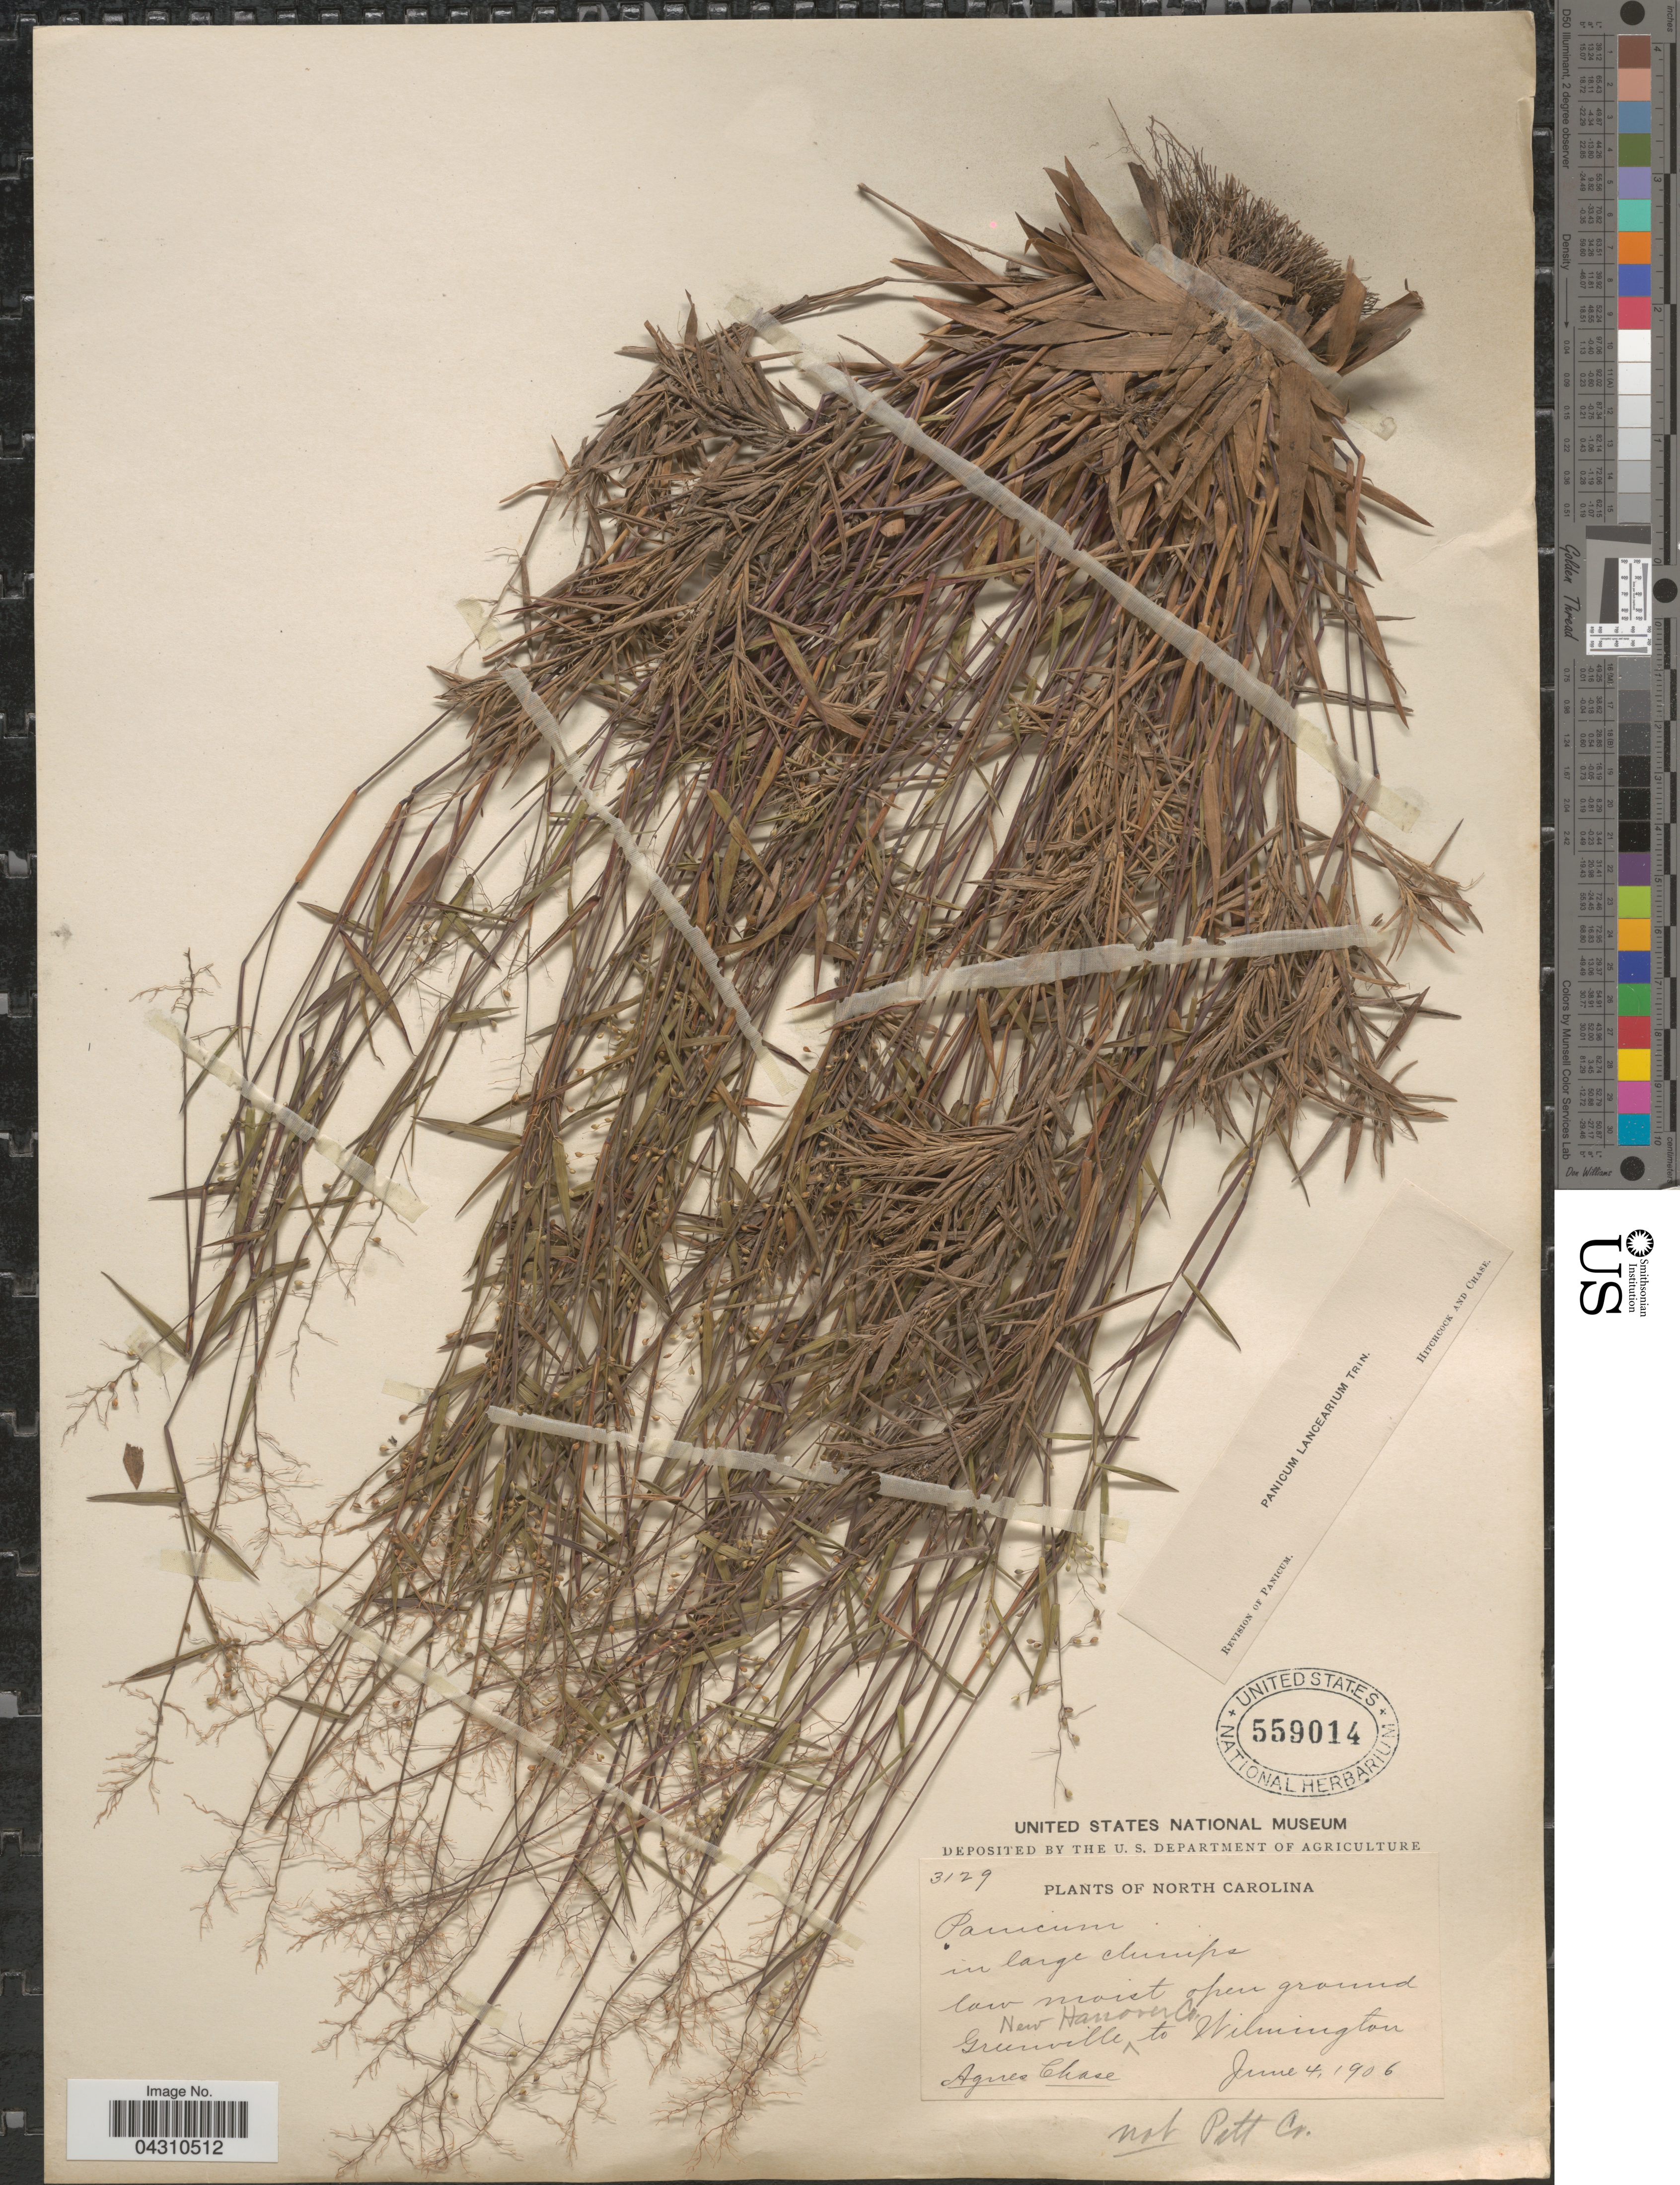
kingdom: Plantae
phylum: Tracheophyta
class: Liliopsida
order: Poales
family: Poaceae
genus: Dichanthelium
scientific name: Dichanthelium portoricense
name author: (Desv. ex Ham.) B.F. Hansen & Wunderlin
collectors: A. Chase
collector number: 3129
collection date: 1906-06-04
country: United States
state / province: North Carolina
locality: Greenville, New Hanover Co. to Wilmington.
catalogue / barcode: US 559014